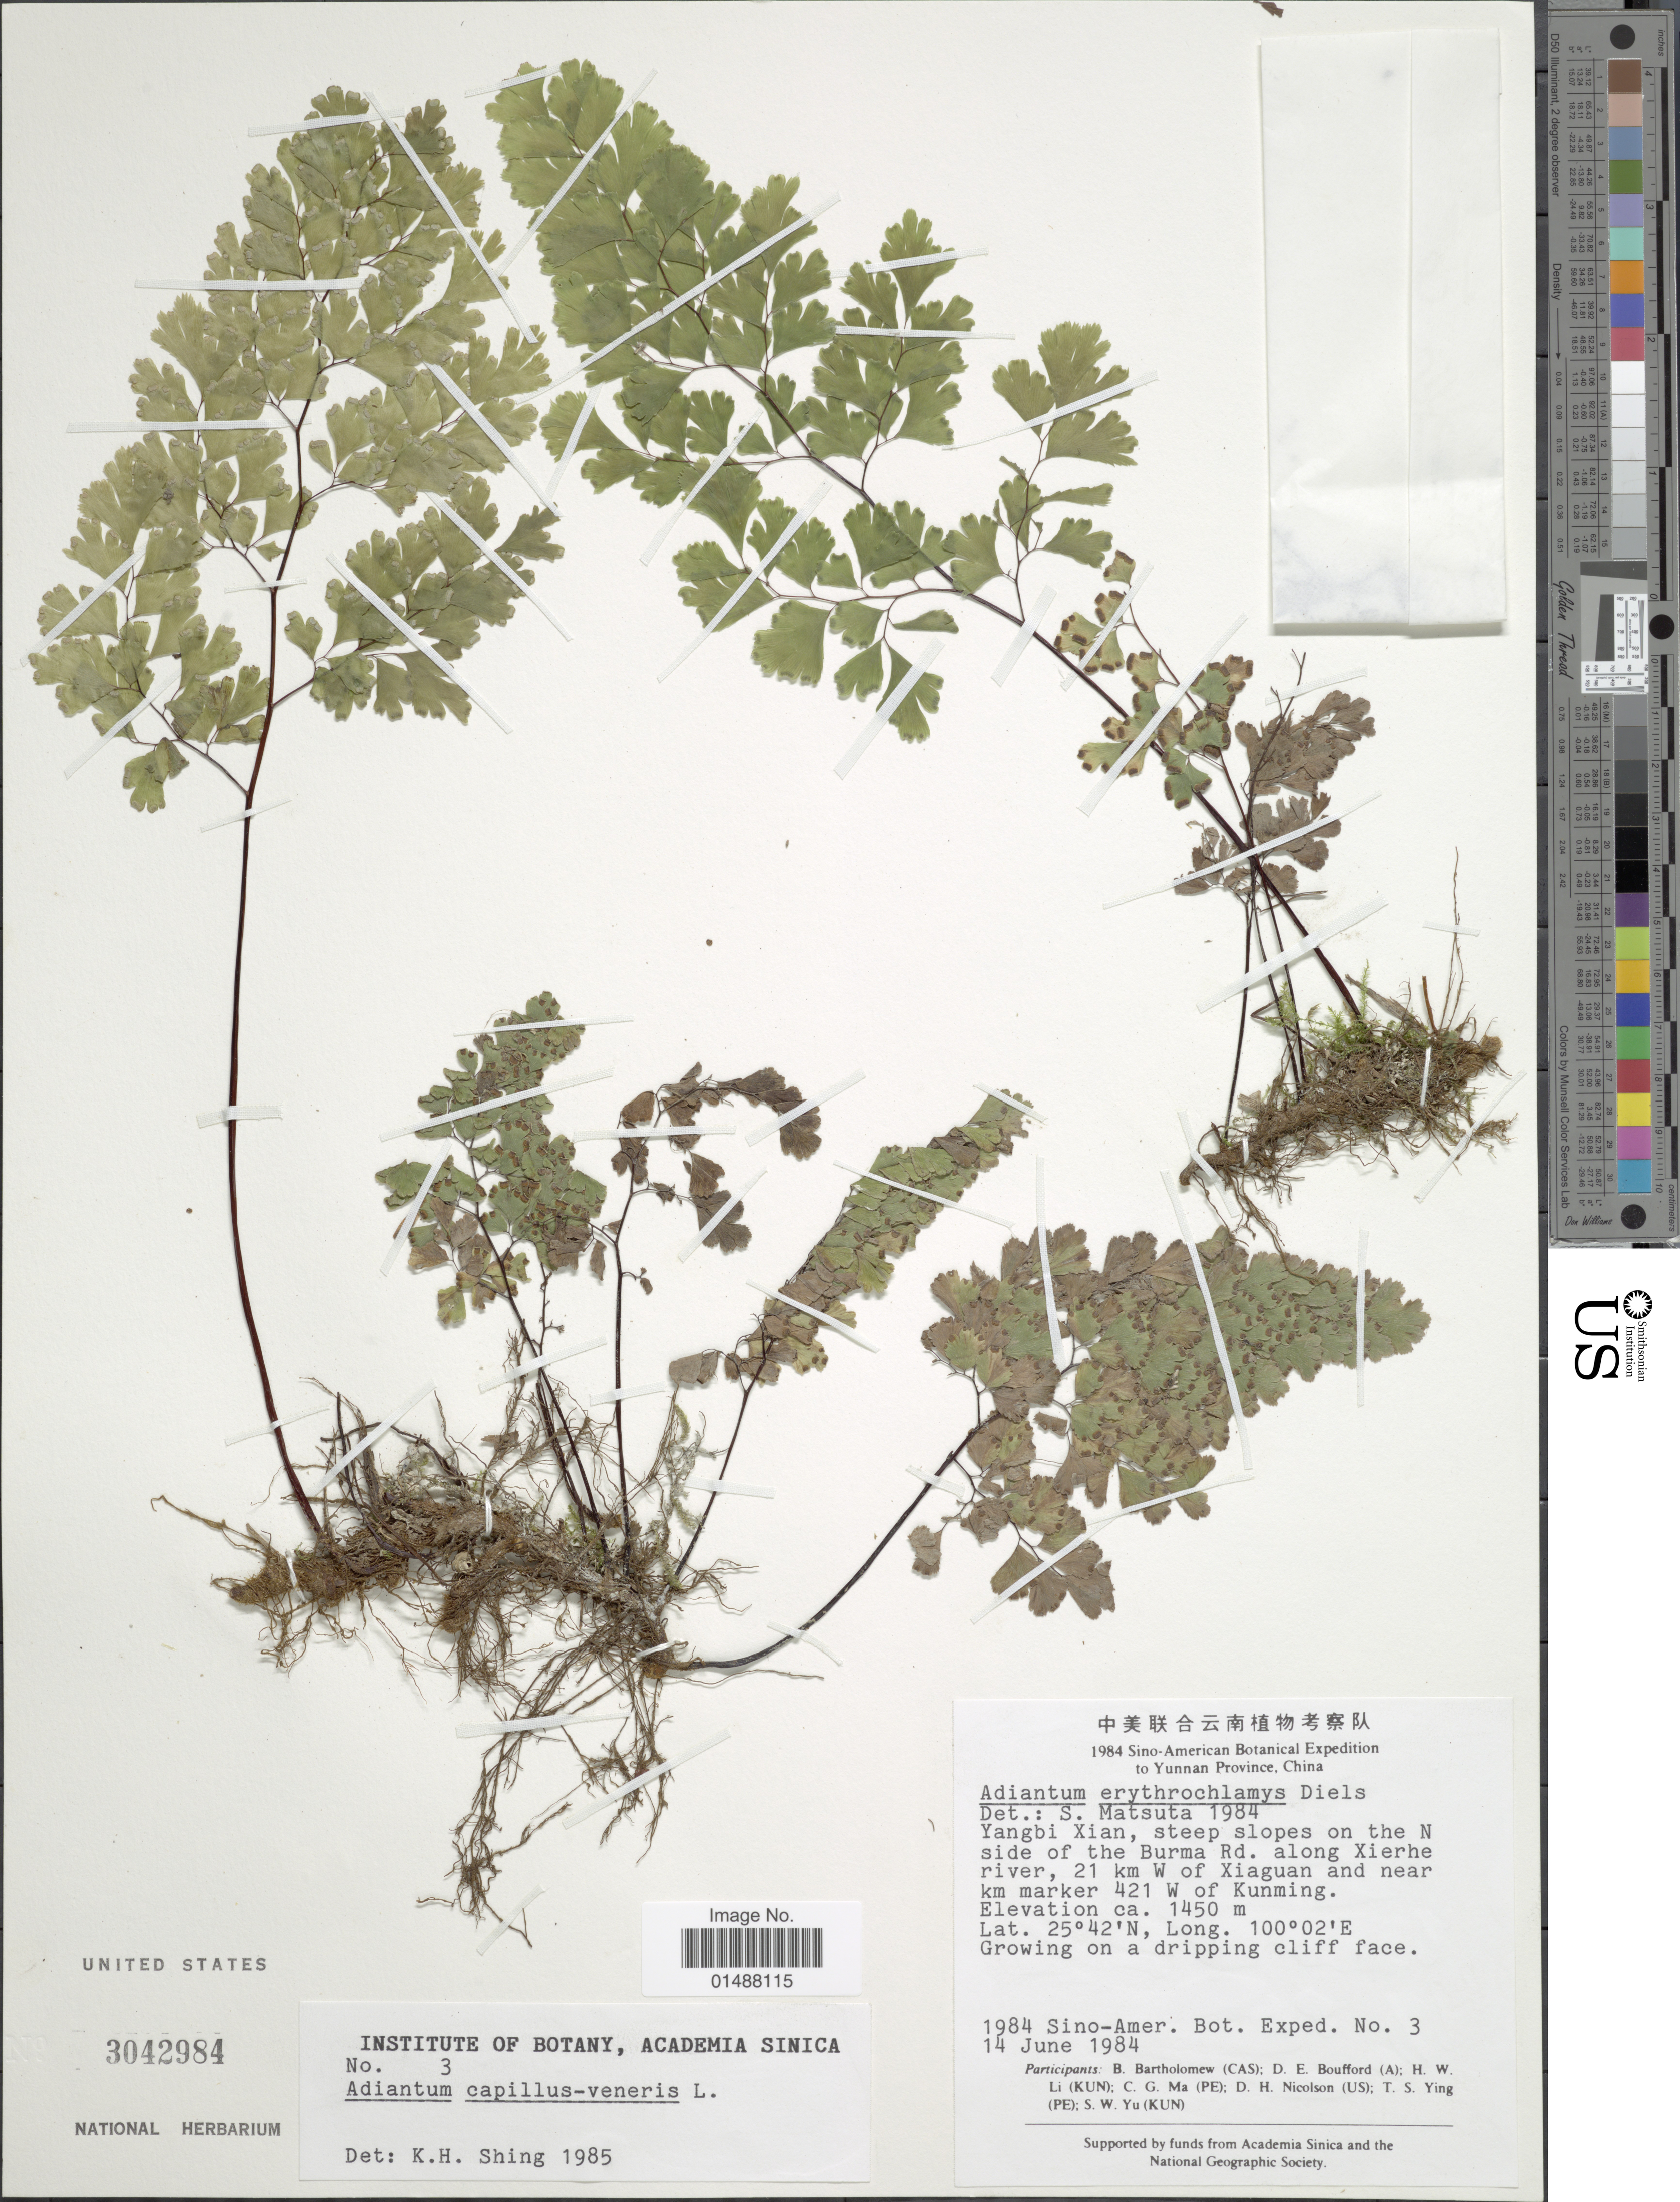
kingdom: Plantae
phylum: Tracheophyta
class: Polypodiopsida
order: Polypodiales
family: Pteridaceae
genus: Adiantum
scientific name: Adiantum capillus-veneris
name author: L.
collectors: K. H. Shing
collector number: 3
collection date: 1985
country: China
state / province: Yunnan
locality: Yangbi Xian, steep slopes on the N side of the Burma Rd. along Xierhe river 21 km W of Xiaguan and near km marker 421 W of Kunming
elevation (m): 1450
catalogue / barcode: US 3042984